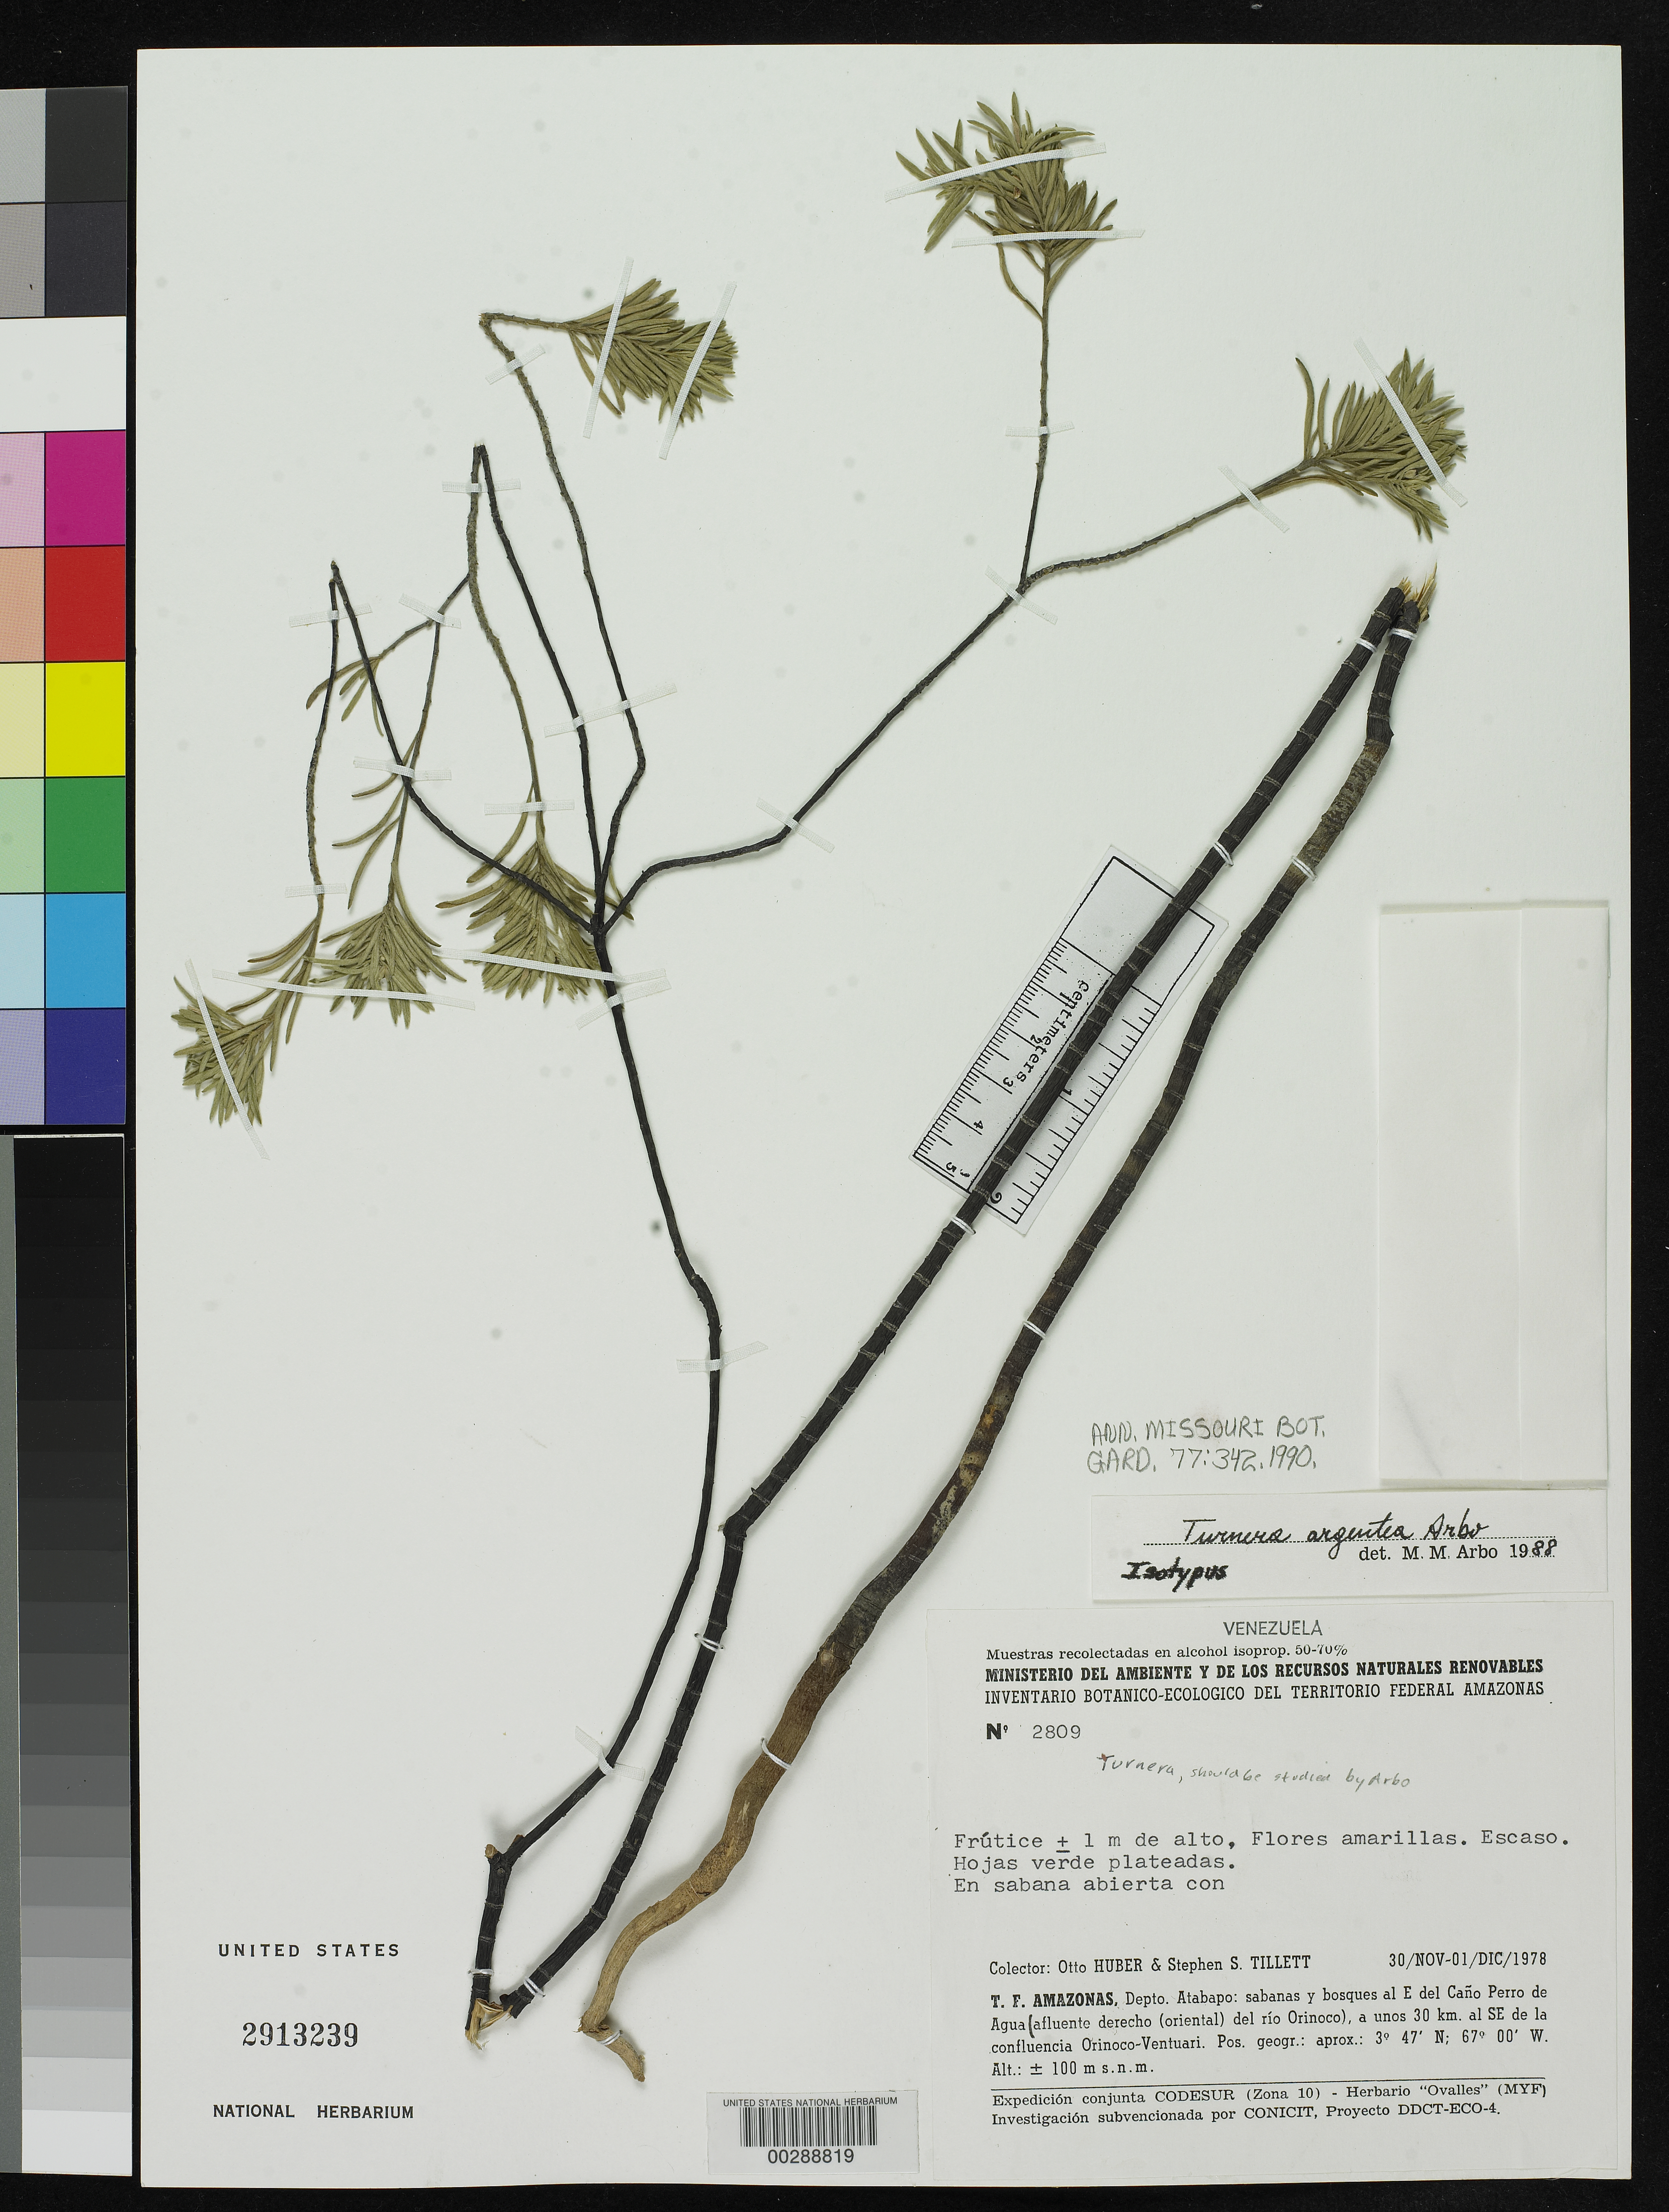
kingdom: Plantae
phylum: Tracheophyta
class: Magnoliopsida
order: Malpighiales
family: Turneraceae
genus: Turnera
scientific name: Turnera argentea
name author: Arbo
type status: Isotype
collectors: O. Huber & S. S. Tillett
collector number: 2809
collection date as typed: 30 Nov 1978 to 01 Dec 1978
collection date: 1978-11-30/1978-12-01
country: Venezuela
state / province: Amazonas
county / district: Atabapo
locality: Savanas & forests E of Canon Perro de Agua, tributary E of Rio Orinoco, 30 km SE of Orinoco-ventauri confluence.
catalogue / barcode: US 82466